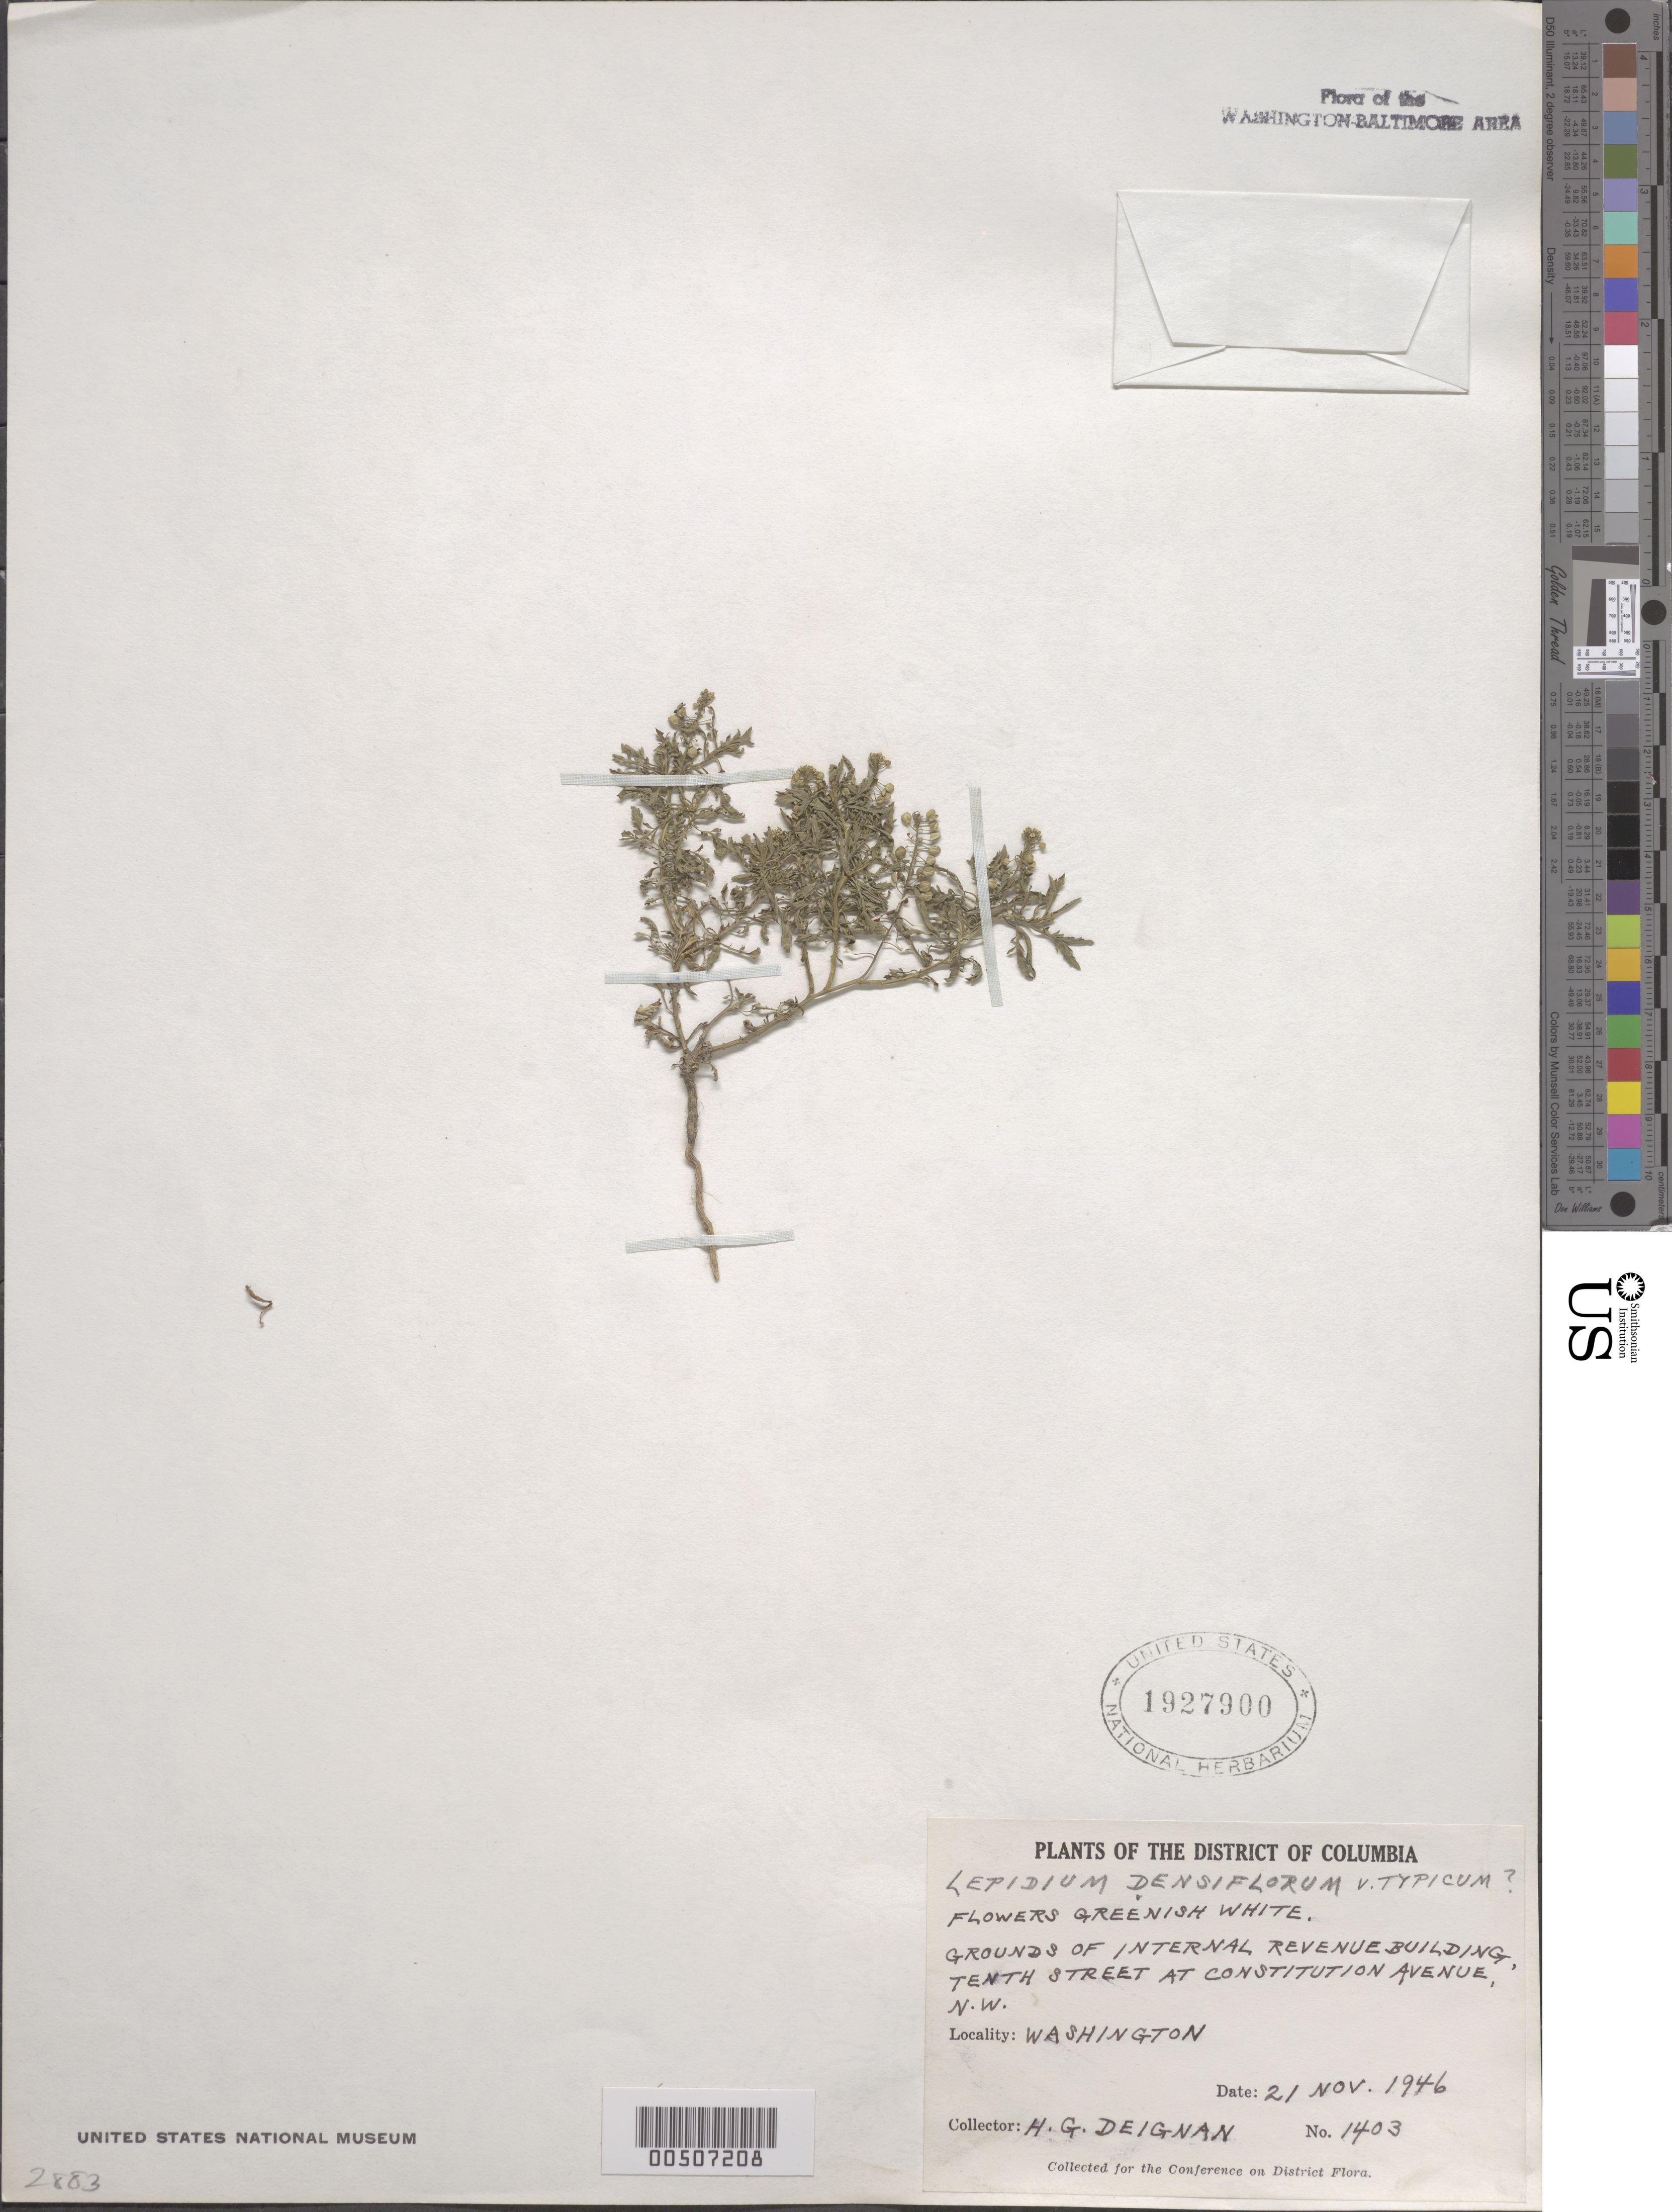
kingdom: Plantae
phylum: Tracheophyta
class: Magnoliopsida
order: Brassicales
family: Brassicaceae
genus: Lepidium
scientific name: Lepidium densiflorum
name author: Schrad.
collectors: H. Deignan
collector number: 1403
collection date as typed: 21 Nov 1946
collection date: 1946-11-21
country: United States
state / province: District of Columbia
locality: grounds of IRS Building, Tenth Street at Constitution Ave, NW.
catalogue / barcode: US 1927900